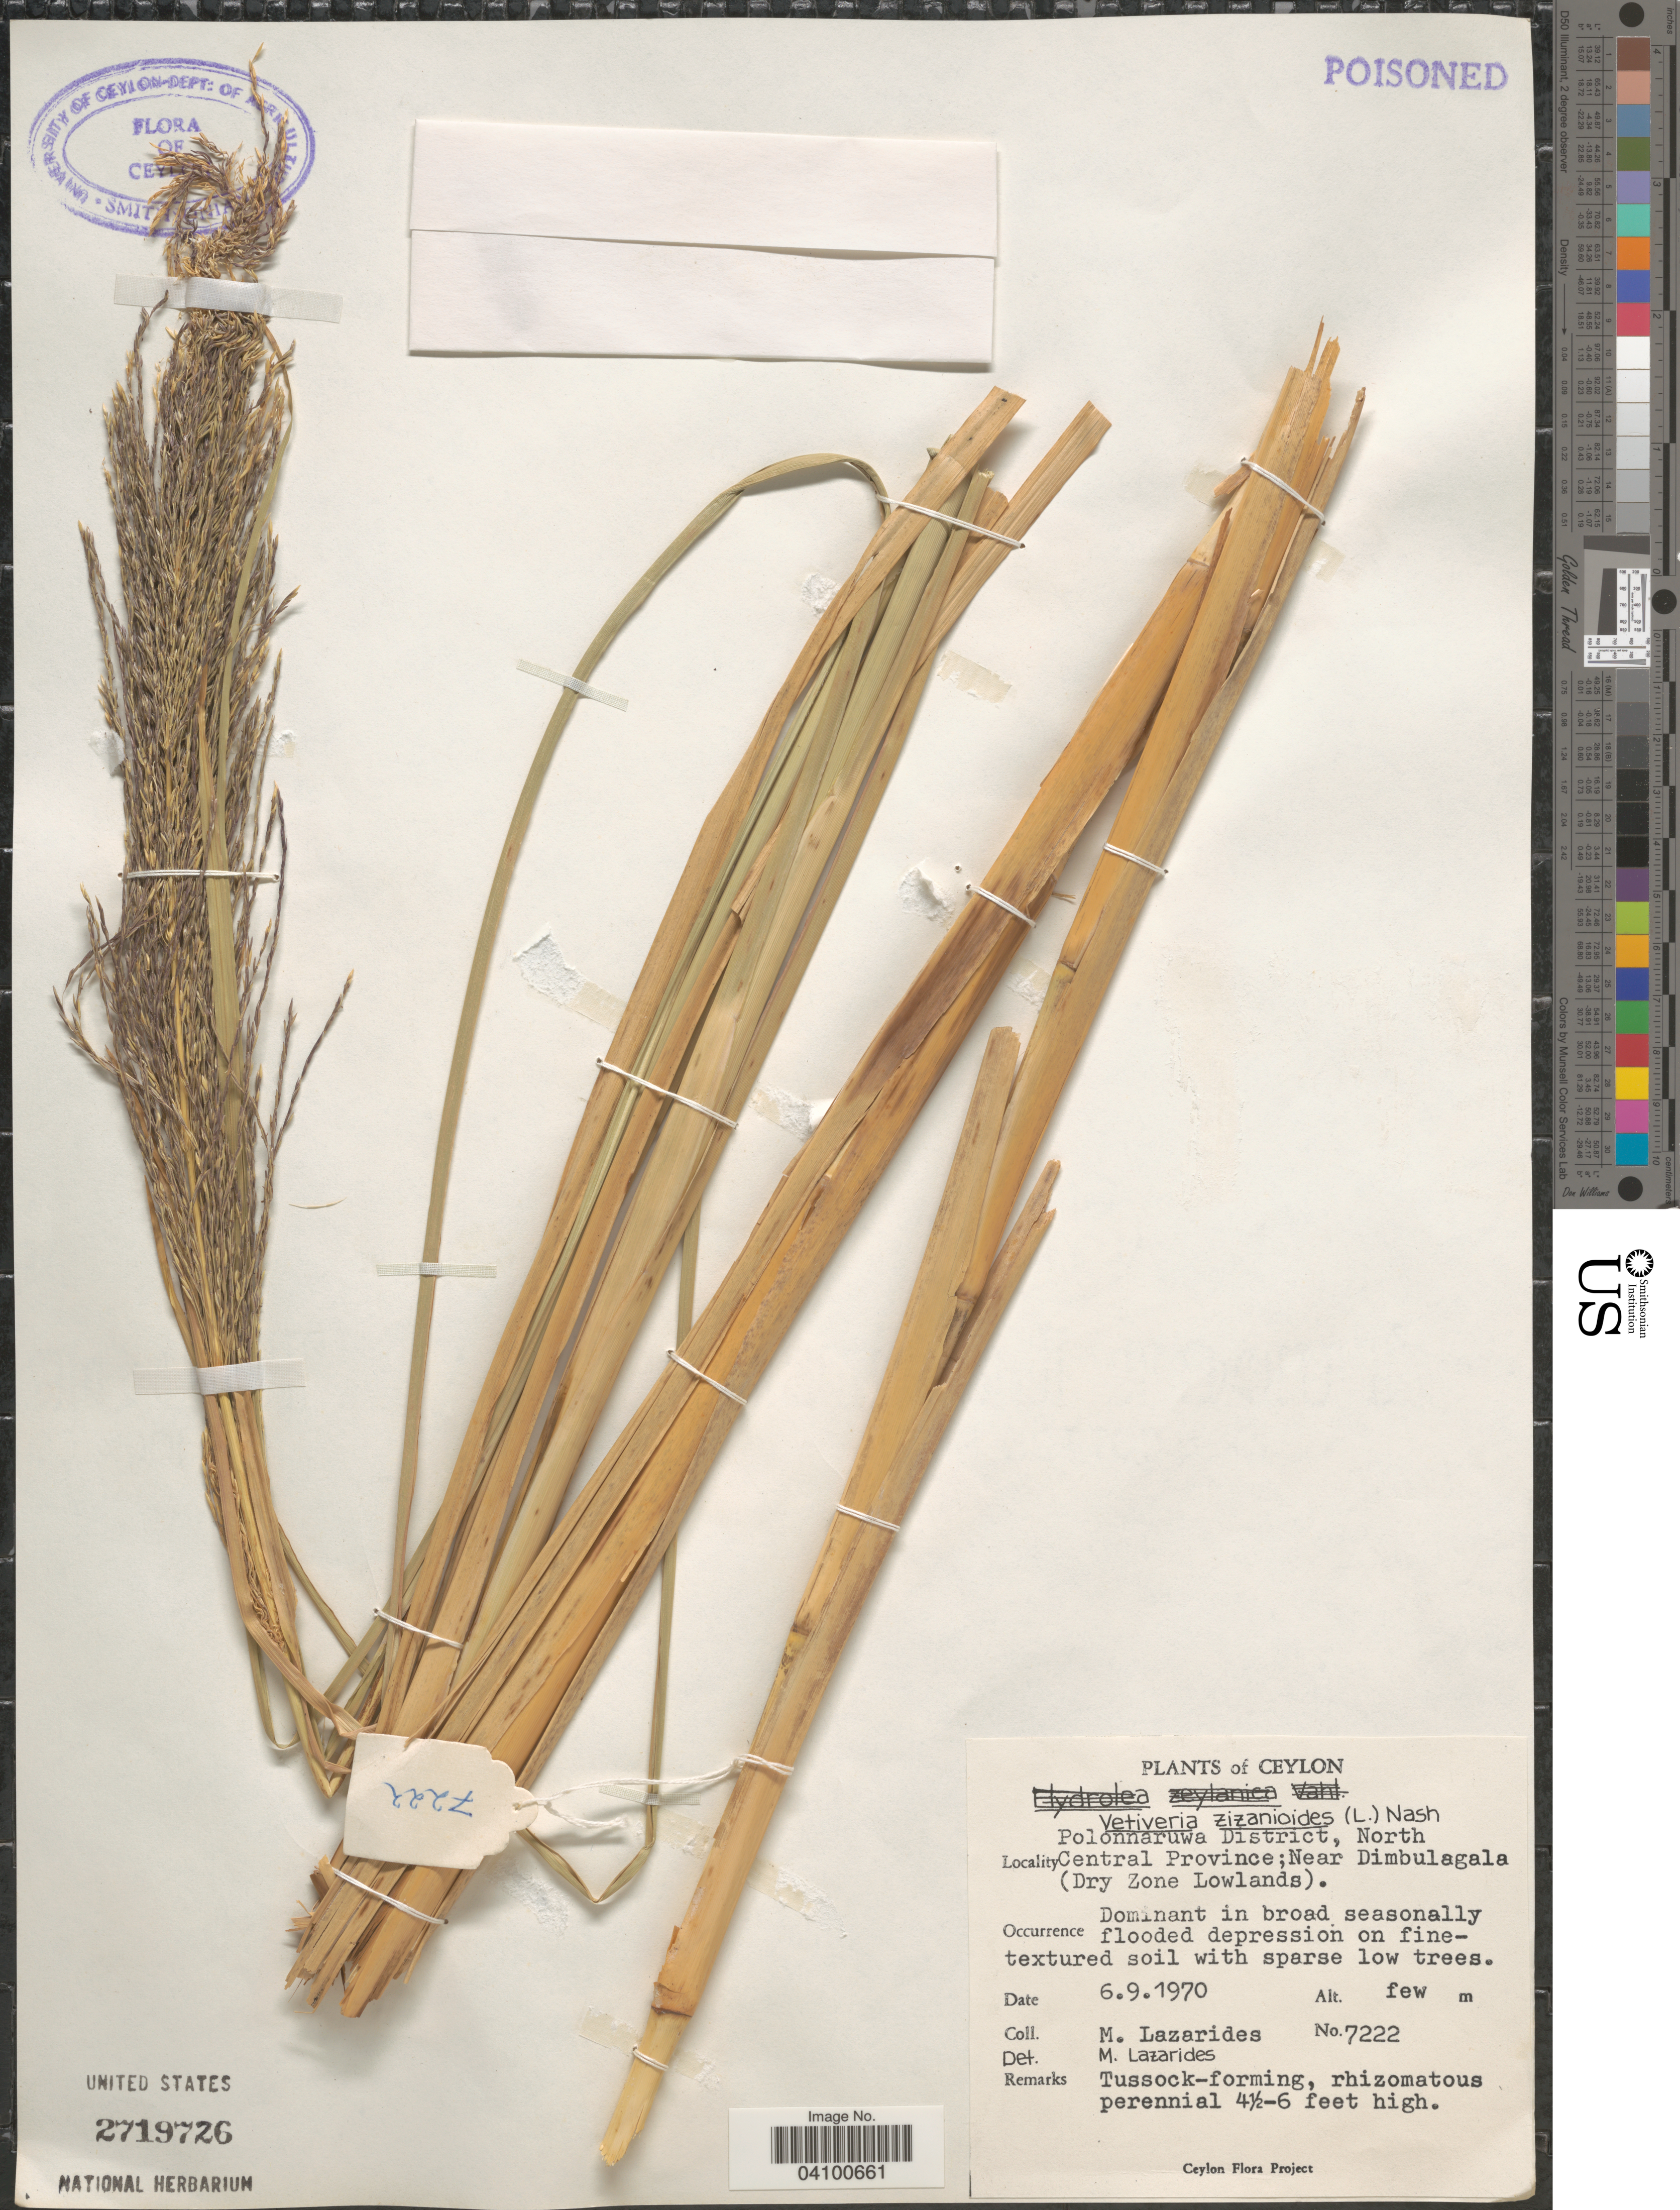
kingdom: Plantae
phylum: Tracheophyta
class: Liliopsida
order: Poales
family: Poaceae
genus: Chrysopogon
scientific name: Chrysopogon zizanioides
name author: (L.) Roberty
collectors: M. Lazarides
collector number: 7222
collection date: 1970-09-06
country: Sri Lanka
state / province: Central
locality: Ceylon. Central Province; Near Dimbulagala (Dry Zone Lowlands).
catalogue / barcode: US 2719726